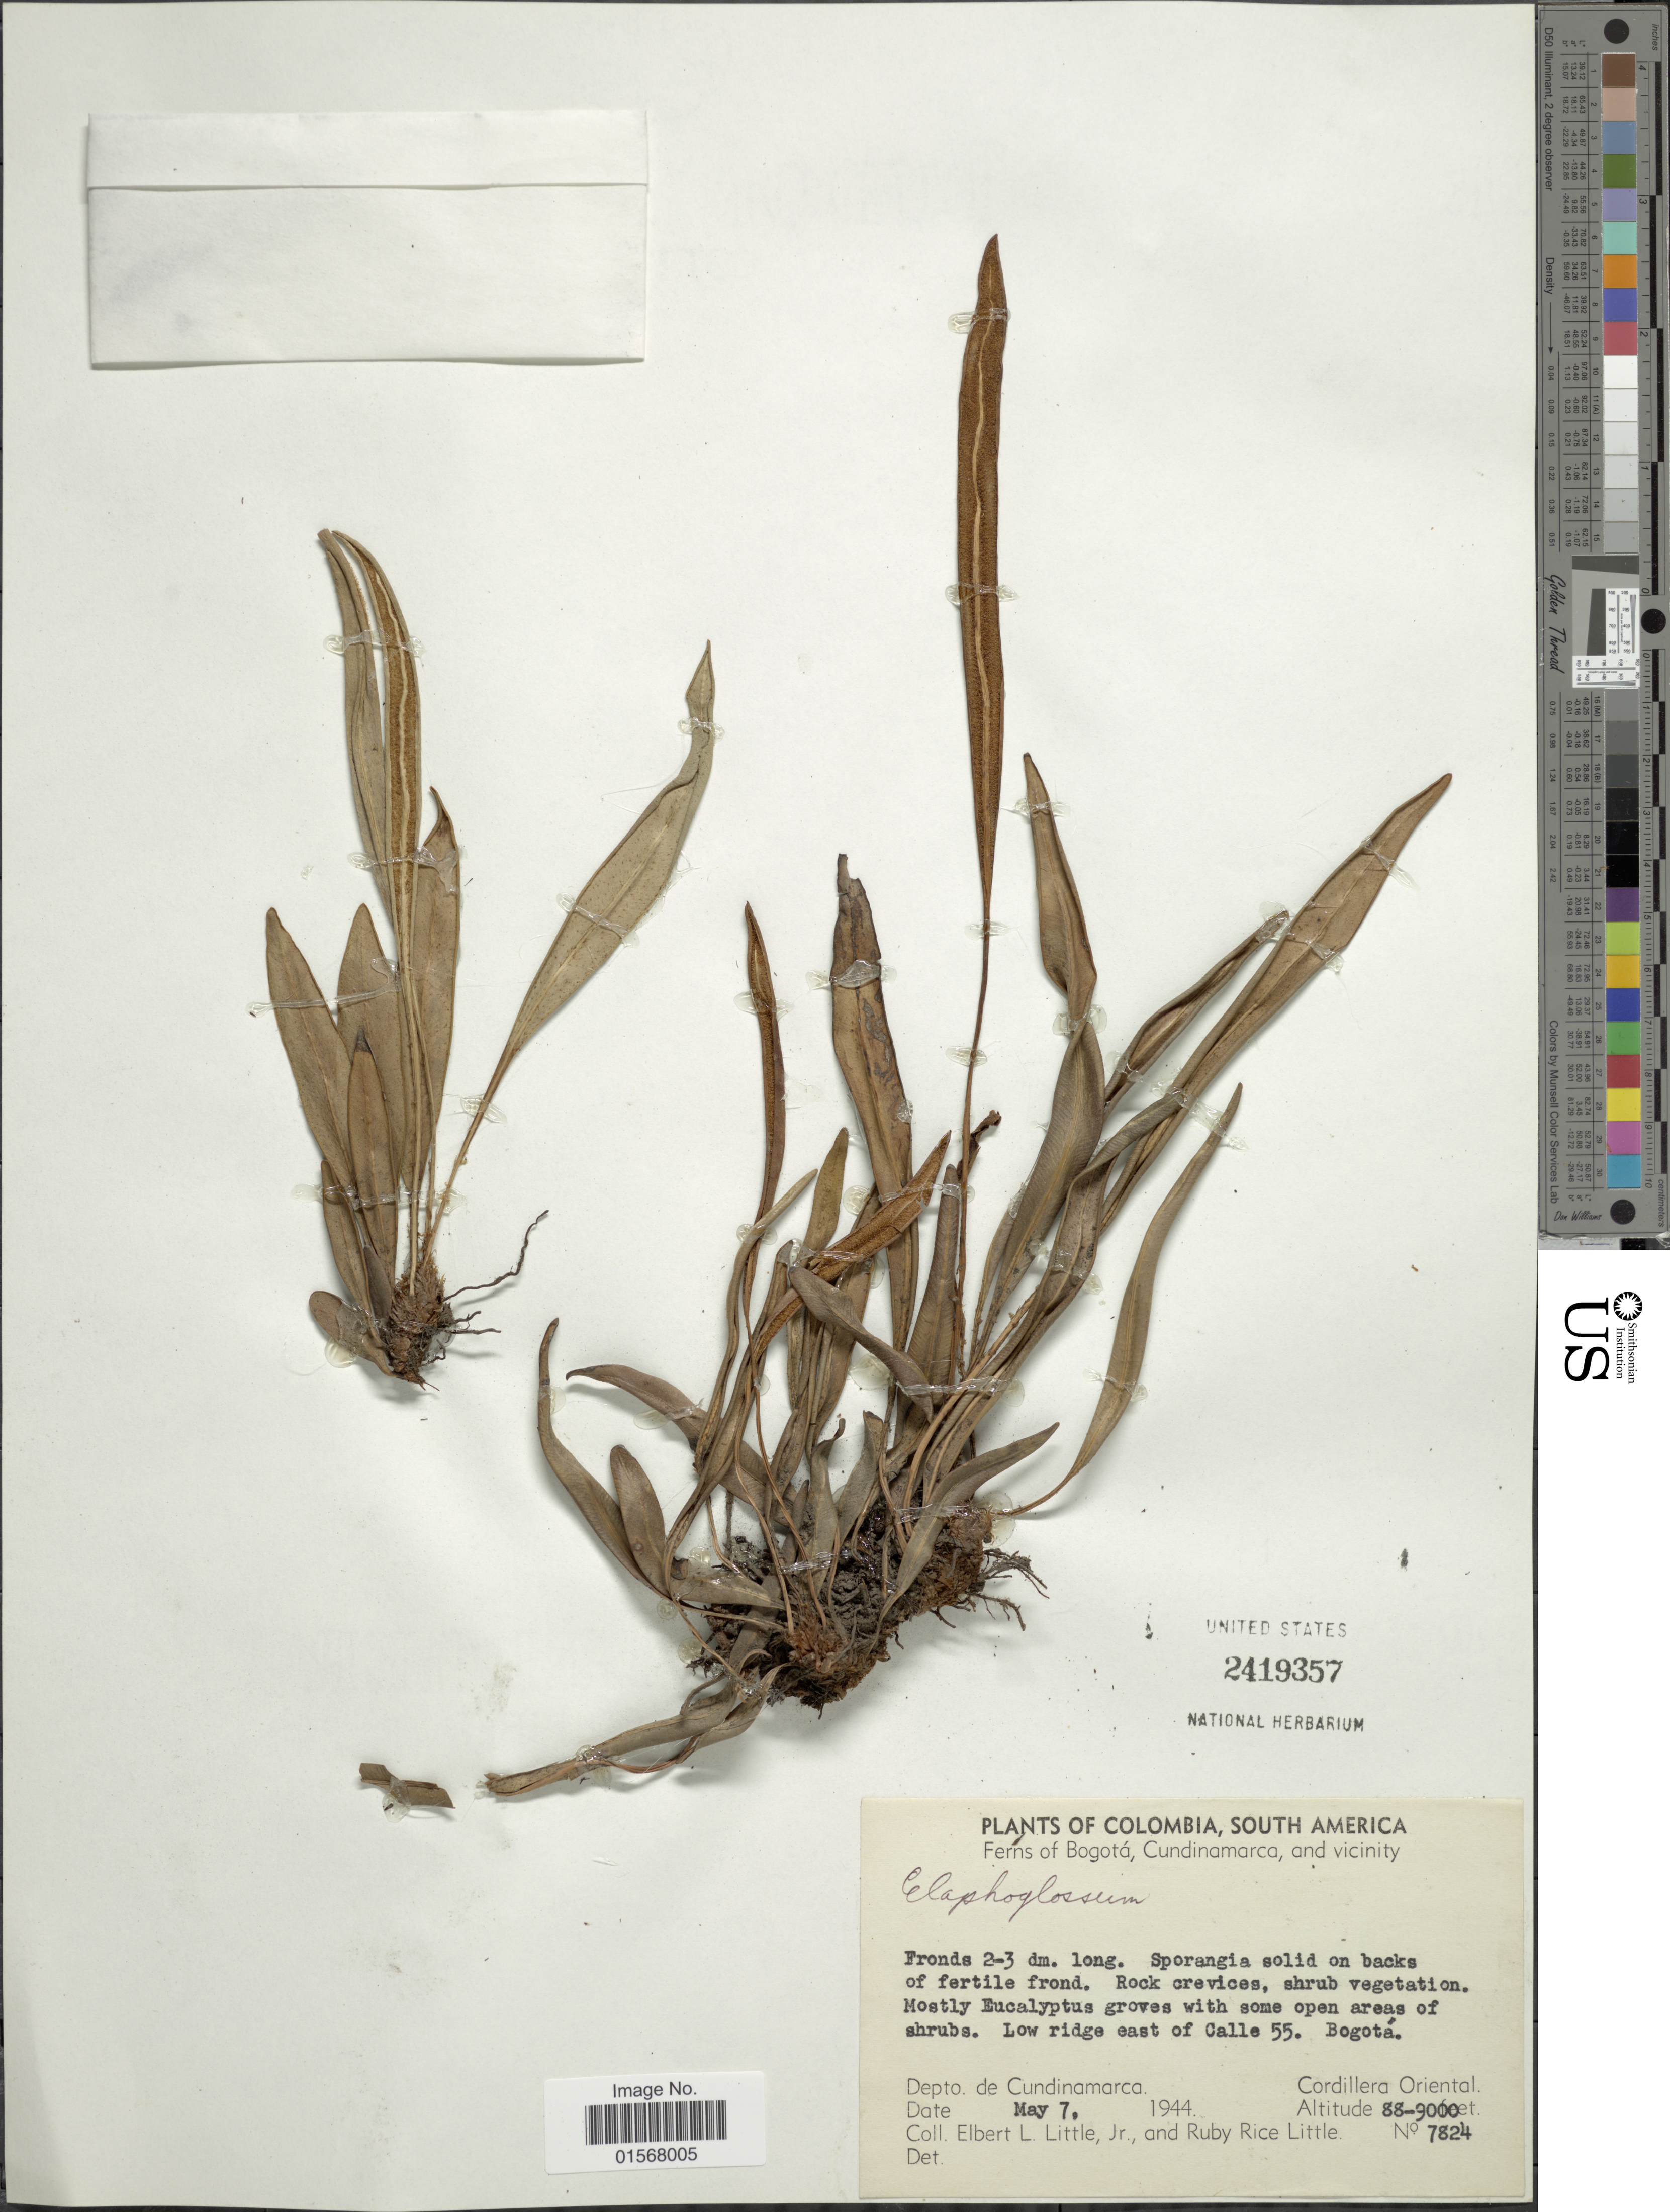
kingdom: Plantae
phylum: Tracheophyta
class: Polypodiopsida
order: Polypodiales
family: Dryopteridaceae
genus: Elaphoglossum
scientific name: Elaphoglossum sp.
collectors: E. L. Little & R. R. Little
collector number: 7824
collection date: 1944-05-07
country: Colombia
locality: Depto. de Cundinamarca, Cordillera Oriental, low ridge east of Calle 55, Bogota, Cundinamarca and vicinity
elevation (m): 2682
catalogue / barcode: US 2419357